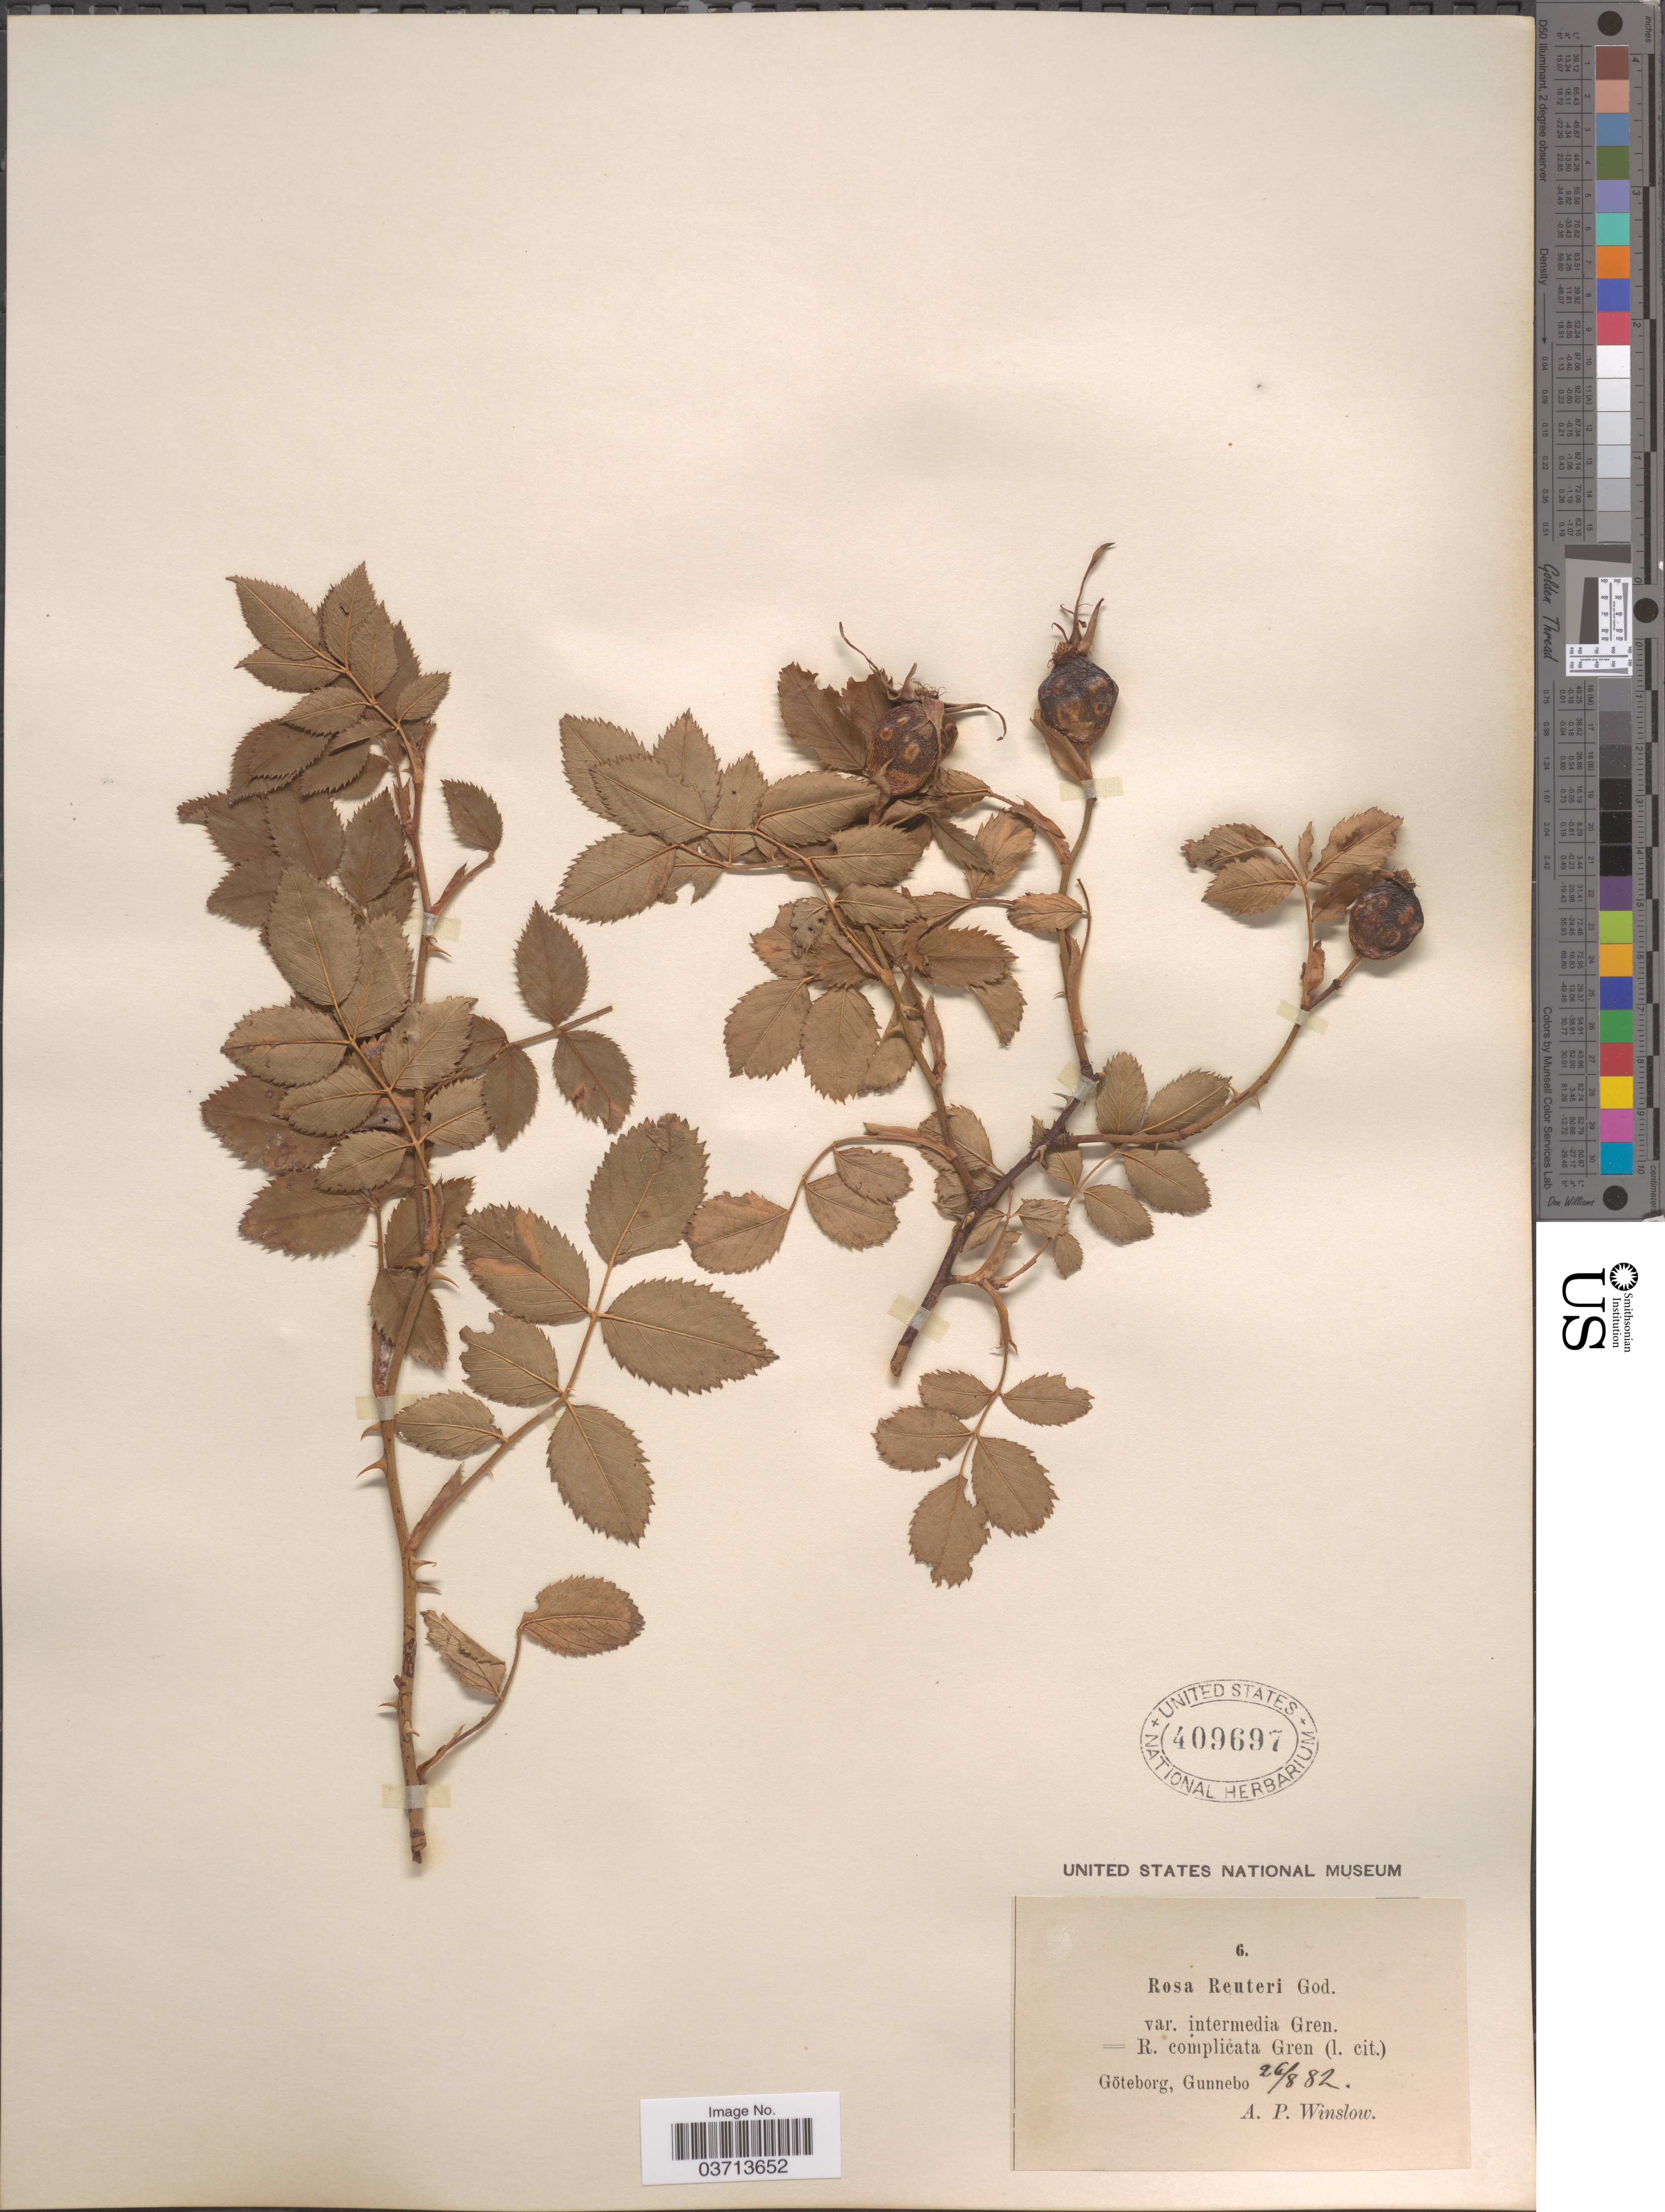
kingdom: Plantae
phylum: Tracheophyta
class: Magnoliopsida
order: Rosales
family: Rosaceae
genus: Rosa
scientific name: Rosa reuteri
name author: (Godet) Reut.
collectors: A. Winslow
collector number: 6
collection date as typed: Transcribed d/m/y: 26/8/82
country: Sweden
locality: Göteborg. Gunnebo.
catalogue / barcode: US 409697